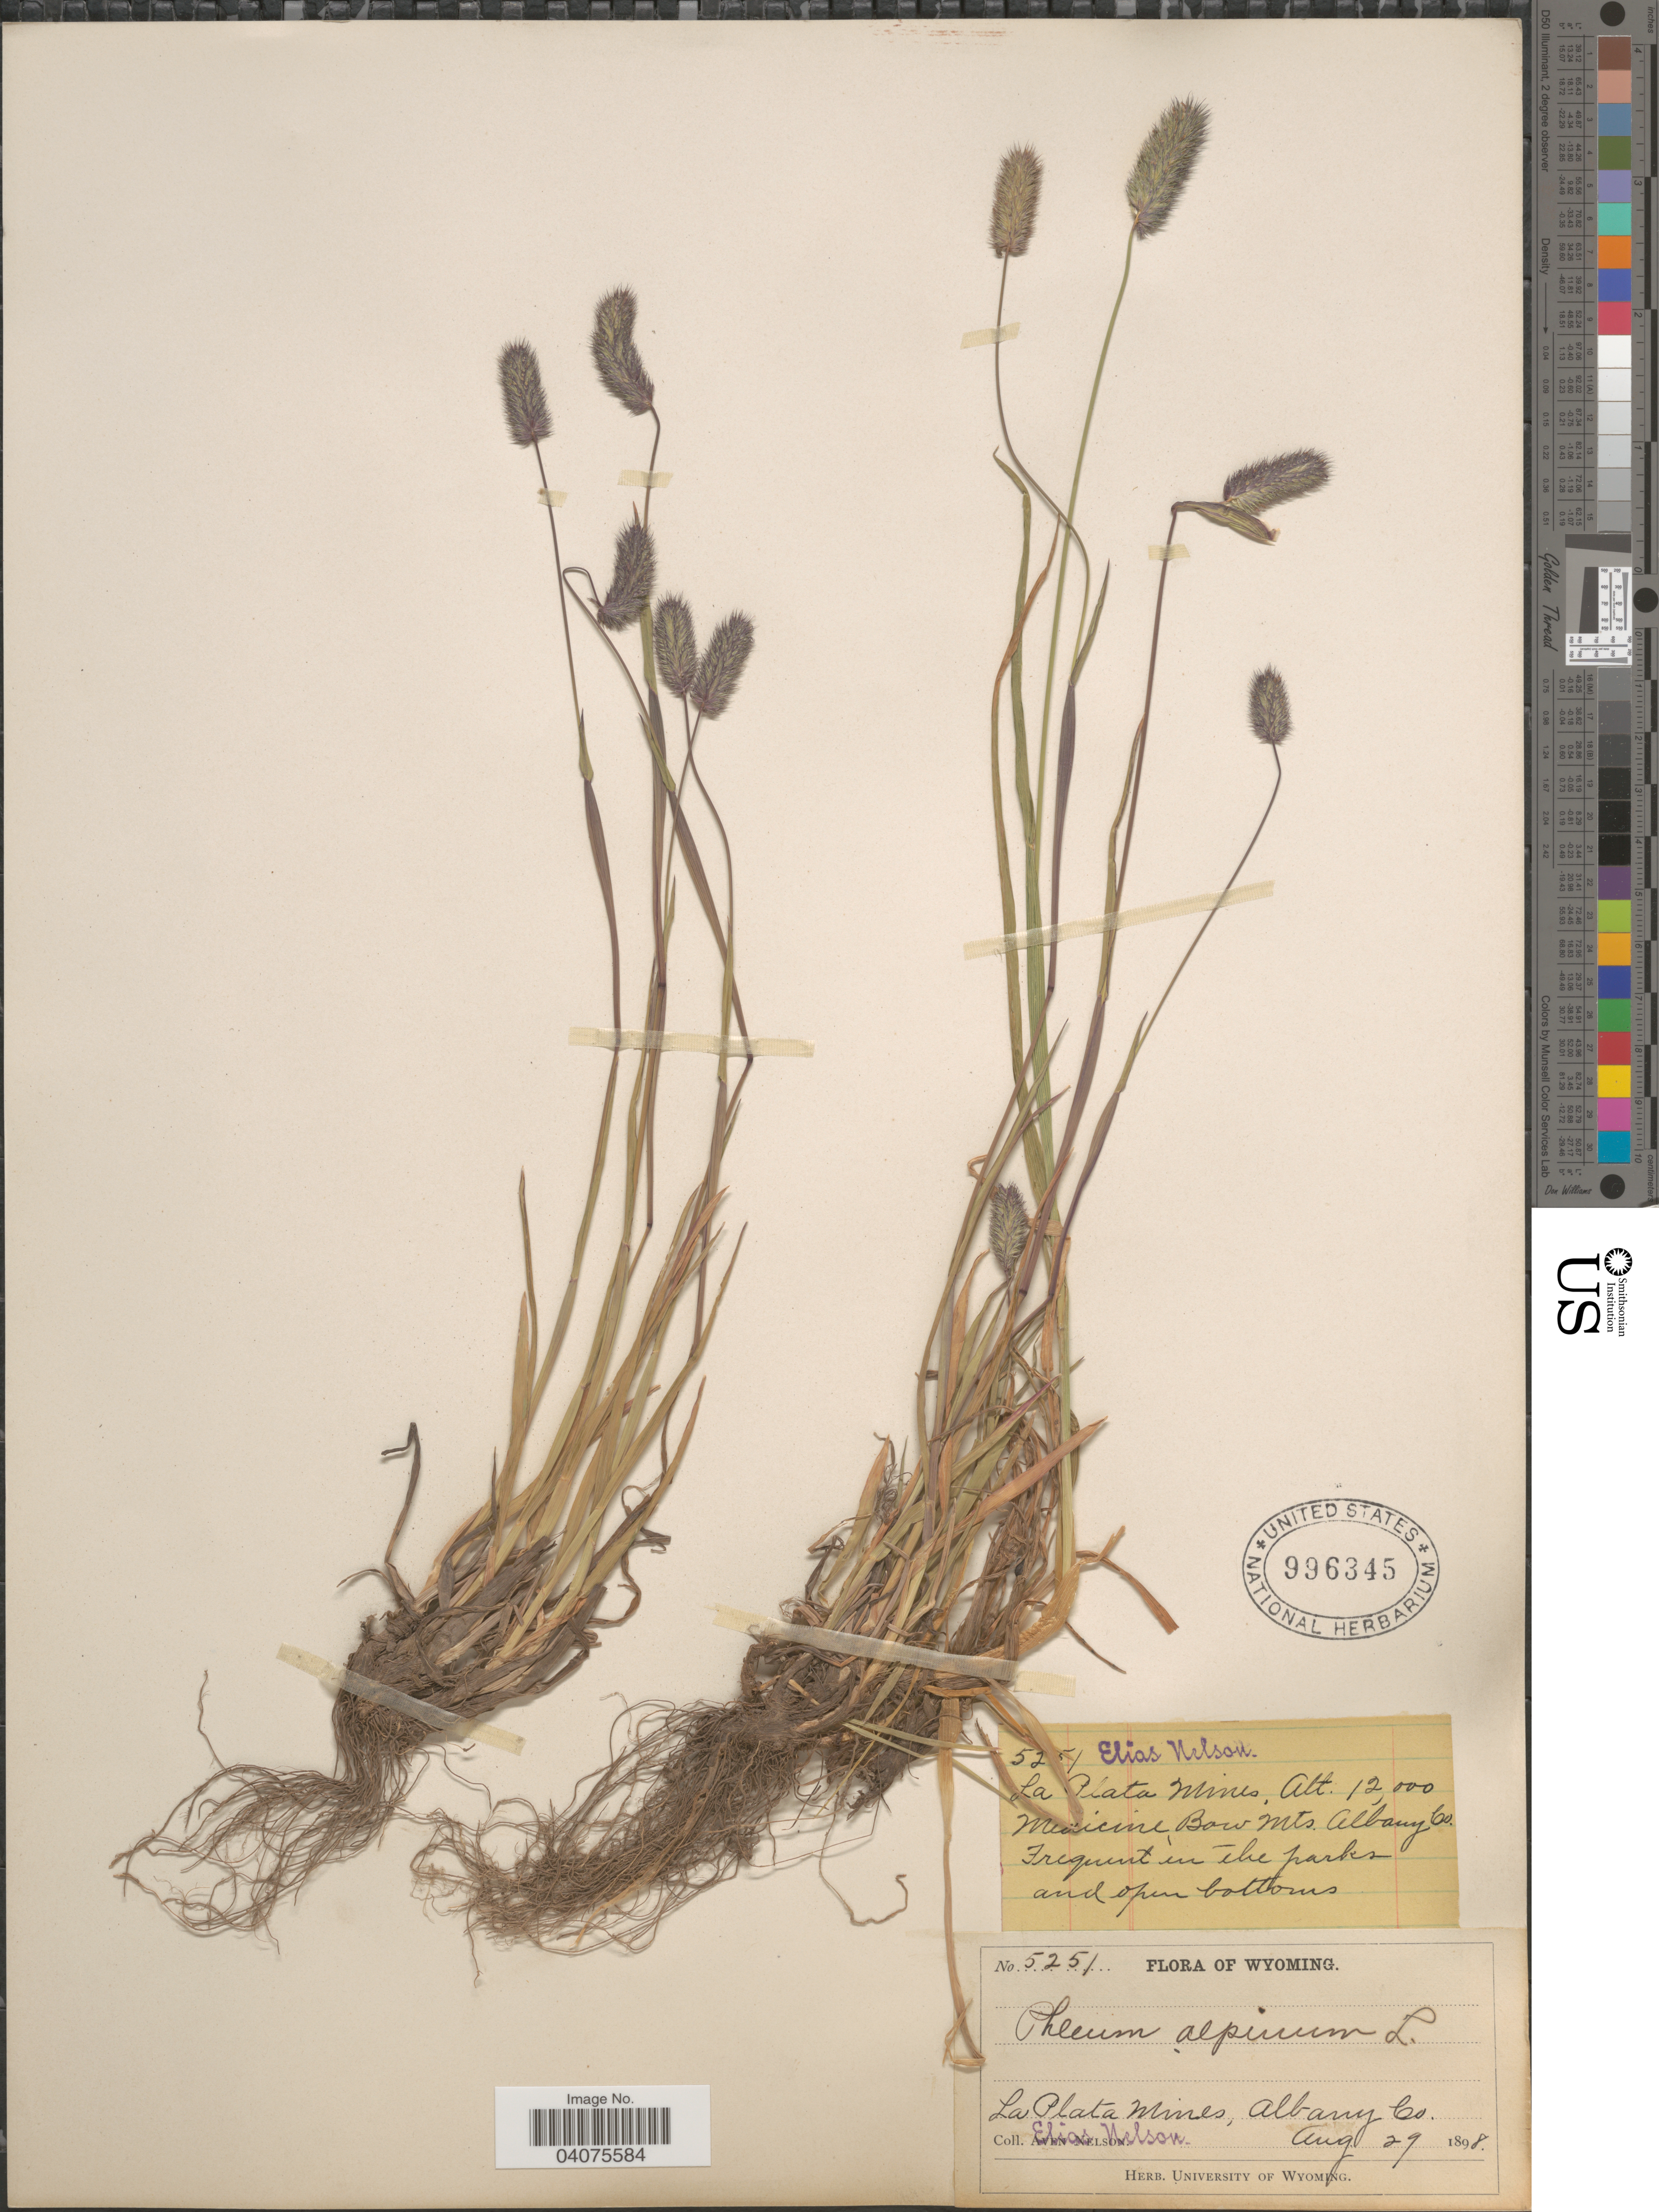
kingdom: Plantae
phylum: Tracheophyta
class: Liliopsida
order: Poales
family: Poaceae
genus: Phleum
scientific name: Phleum alpinum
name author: L.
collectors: E. Nelson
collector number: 5251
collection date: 1898-08-29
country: United States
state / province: Wyoming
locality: Medicine Bow Mts. La Plata Mines, Albany Co.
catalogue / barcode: US 996345